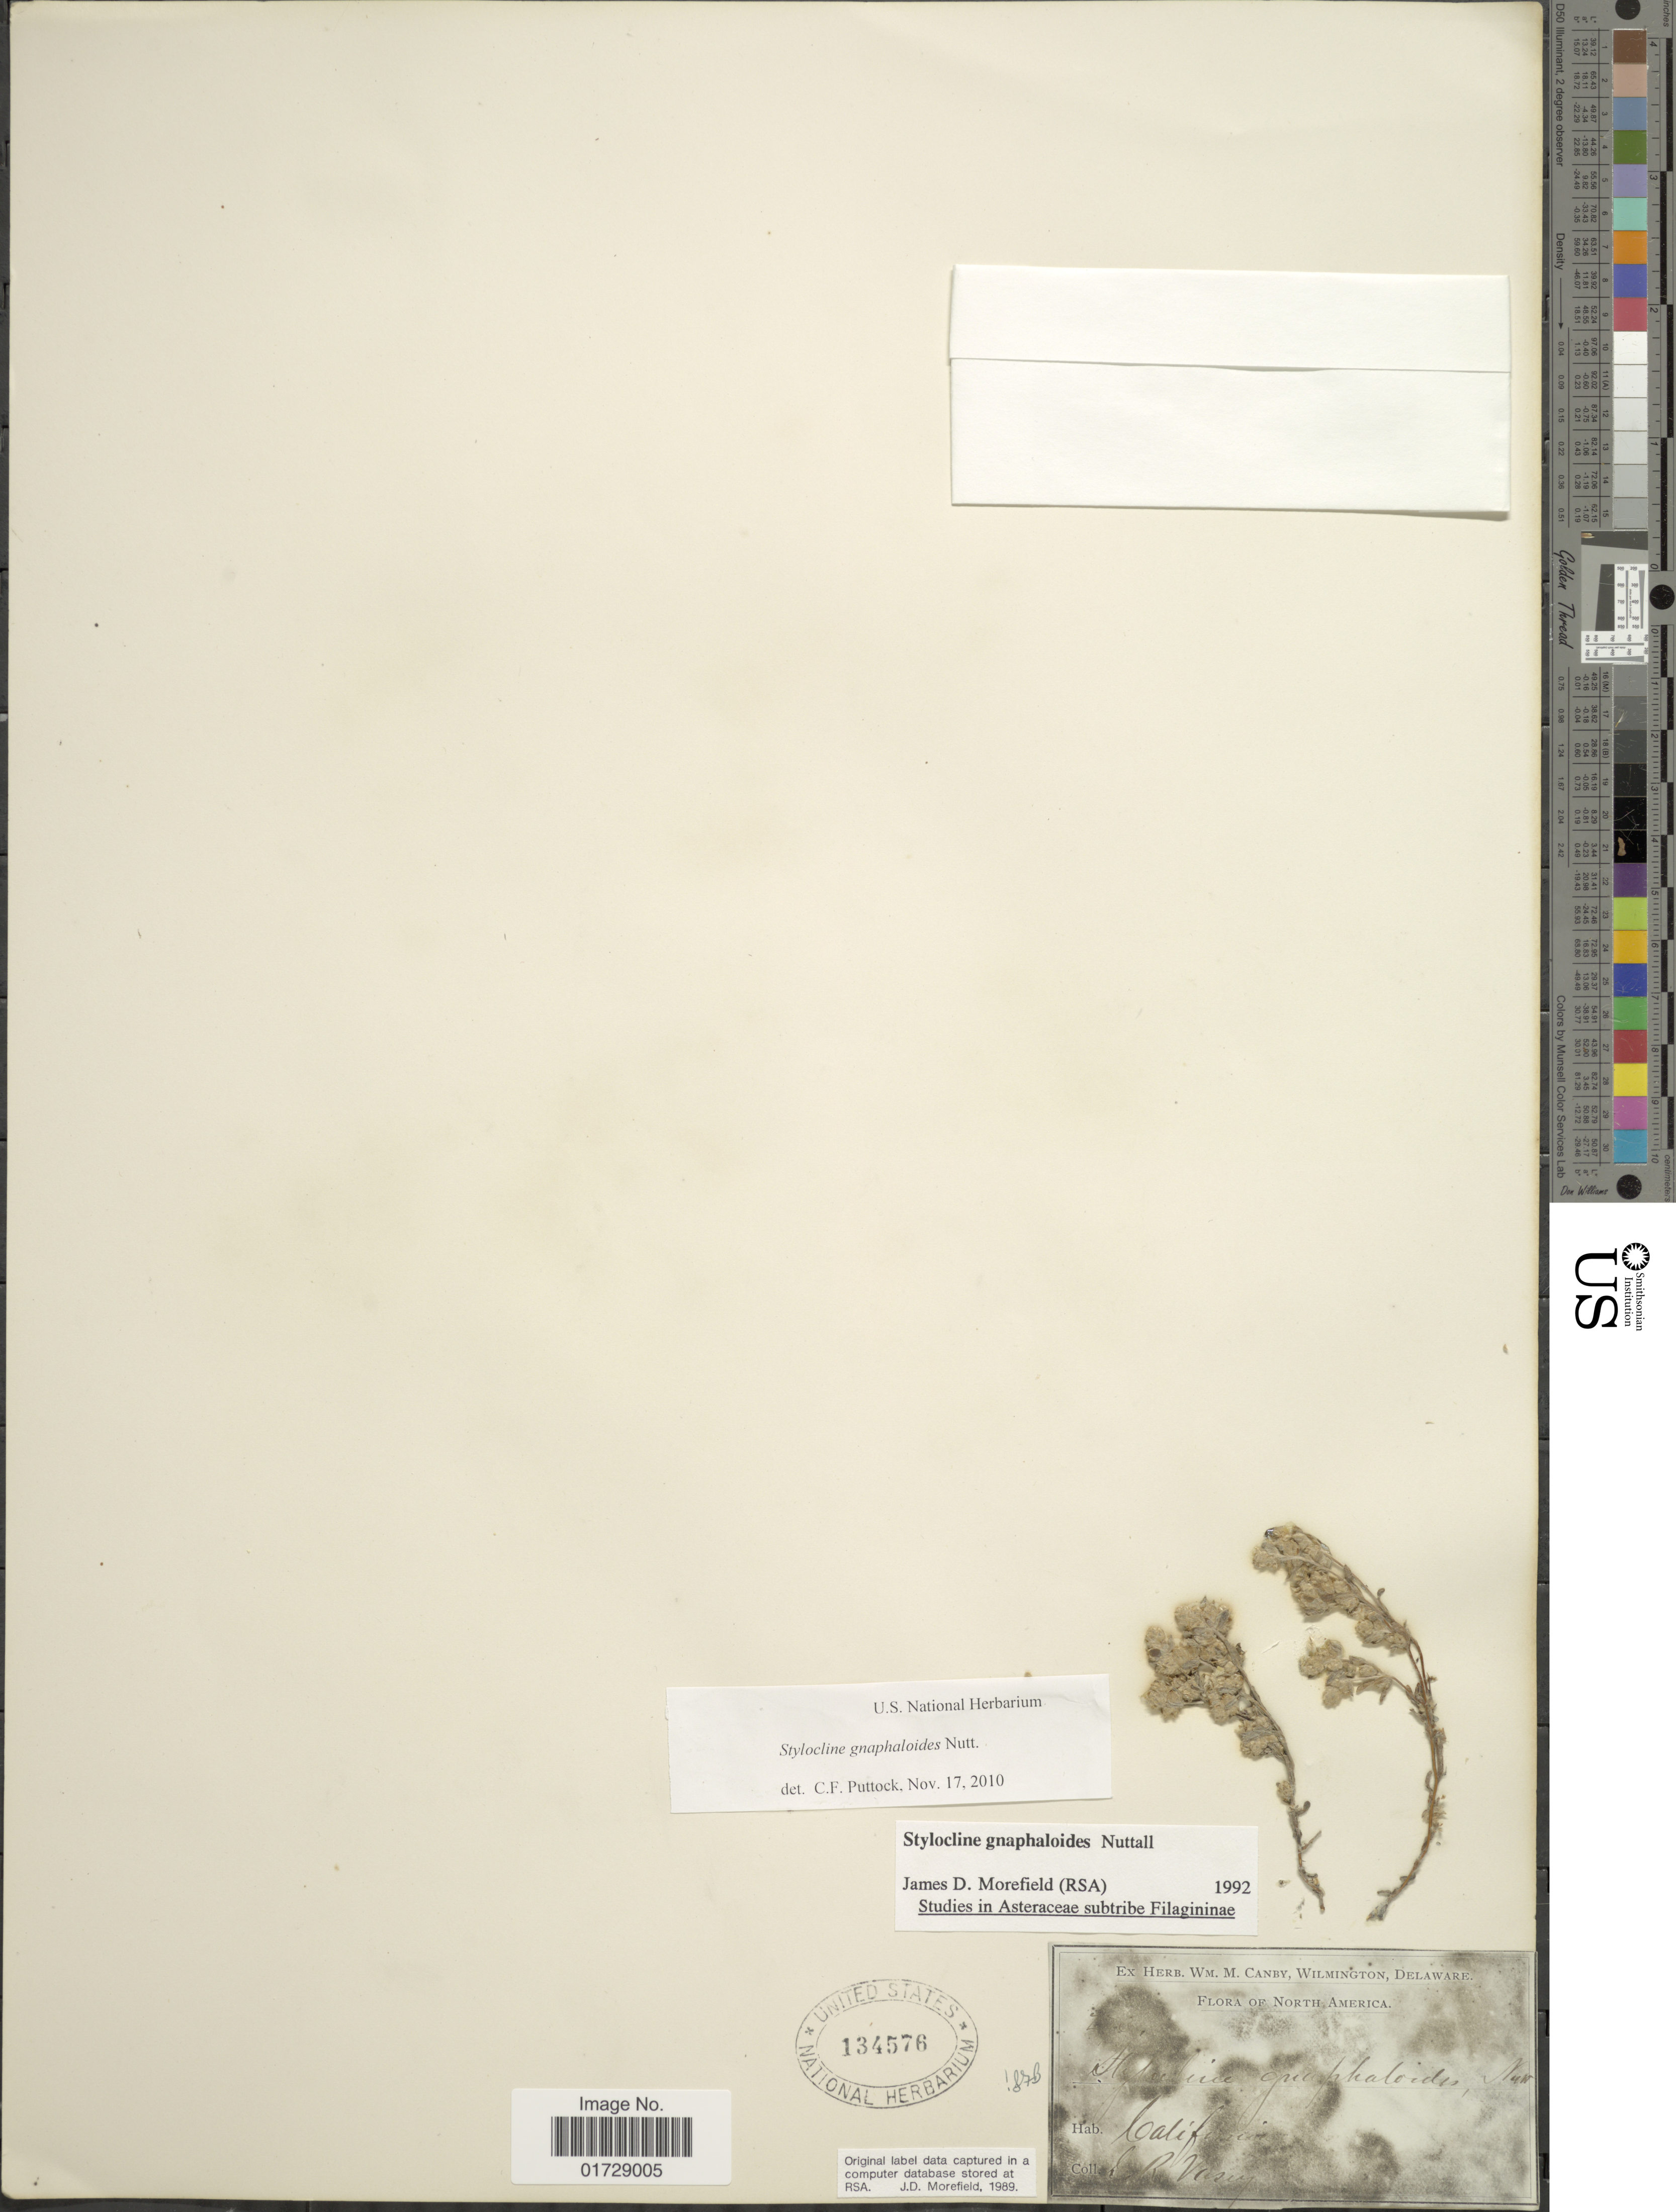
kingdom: Plantae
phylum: Tracheophyta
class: Magnoliopsida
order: Asterales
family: Asteraceae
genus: Stylocline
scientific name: Stylocline gnaphalioides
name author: Nutt.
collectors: G. R. Vasey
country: United States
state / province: California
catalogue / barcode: US 134576